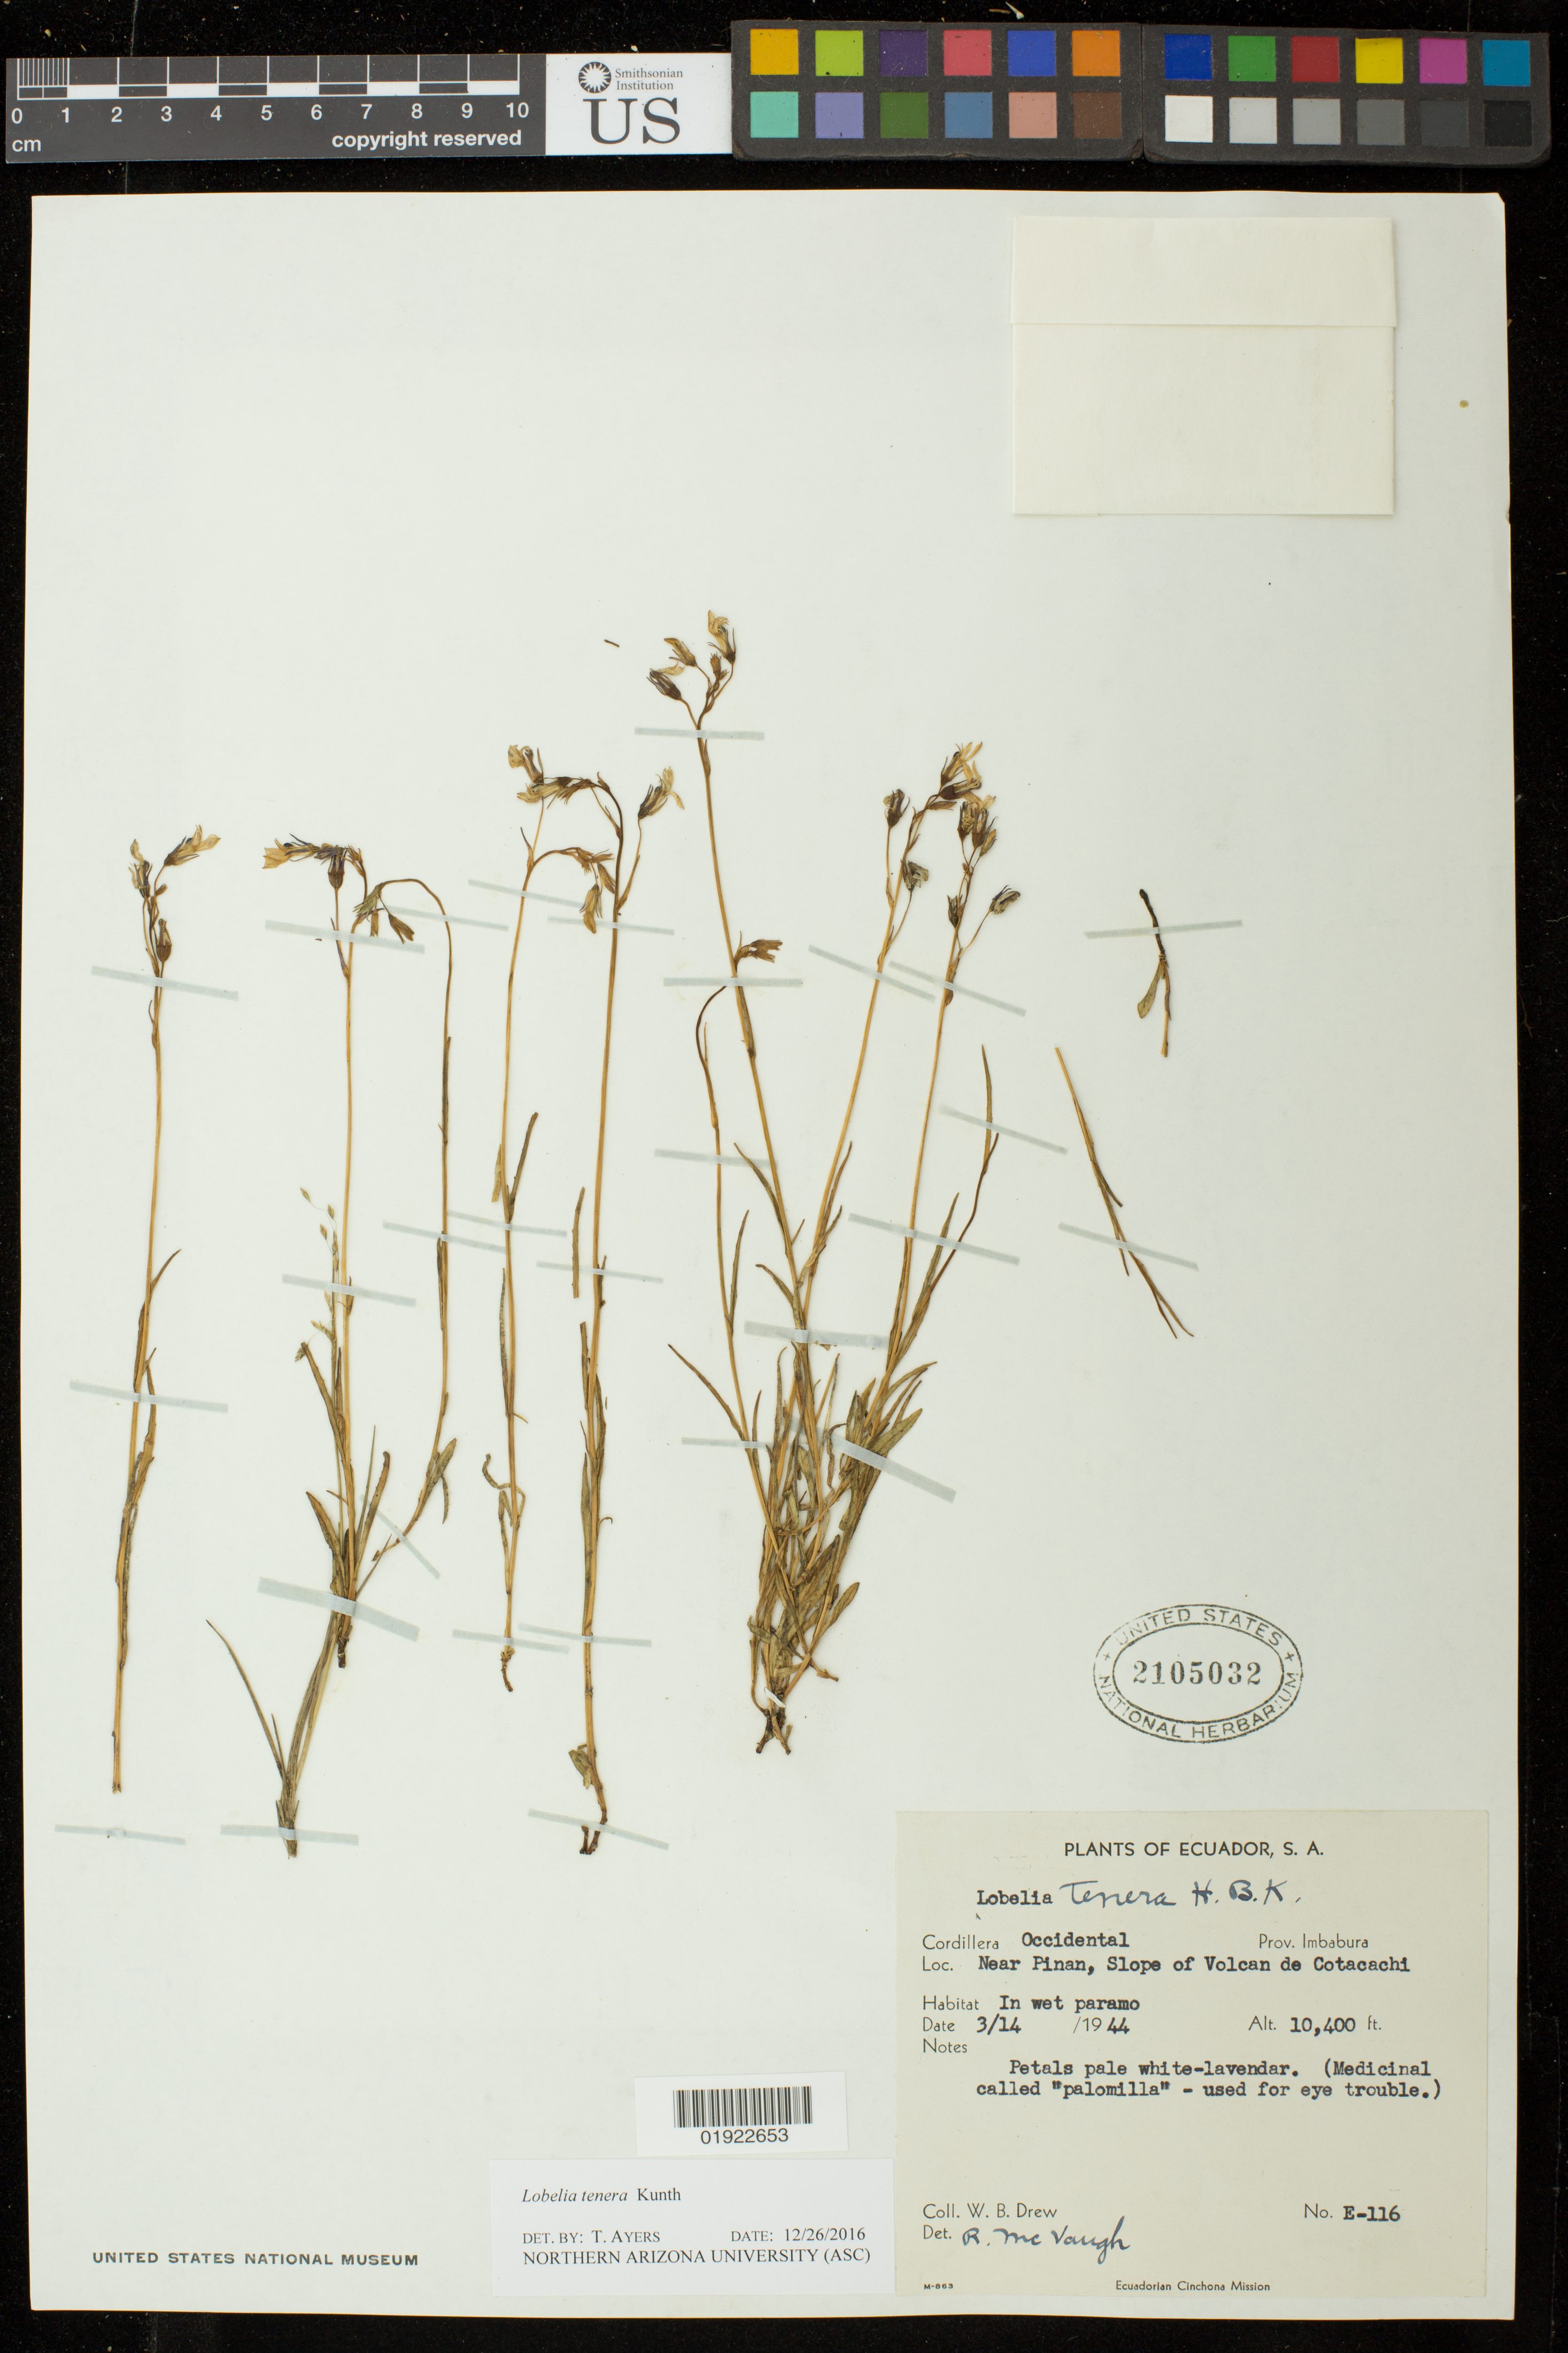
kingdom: Plantae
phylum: Tracheophyta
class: Magnoliopsida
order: Asterales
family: Campanulaceae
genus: Lobelia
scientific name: Lobelia tenera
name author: Kunth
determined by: Ayers, Tina J.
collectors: W. B. Drew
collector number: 116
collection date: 1944-03-14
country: Ecuador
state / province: Imbabura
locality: Cordillera Occidental. Near Pinan, slope of Volcan de Cotacachi.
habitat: In wet paramo.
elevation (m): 3170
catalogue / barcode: US 2105032